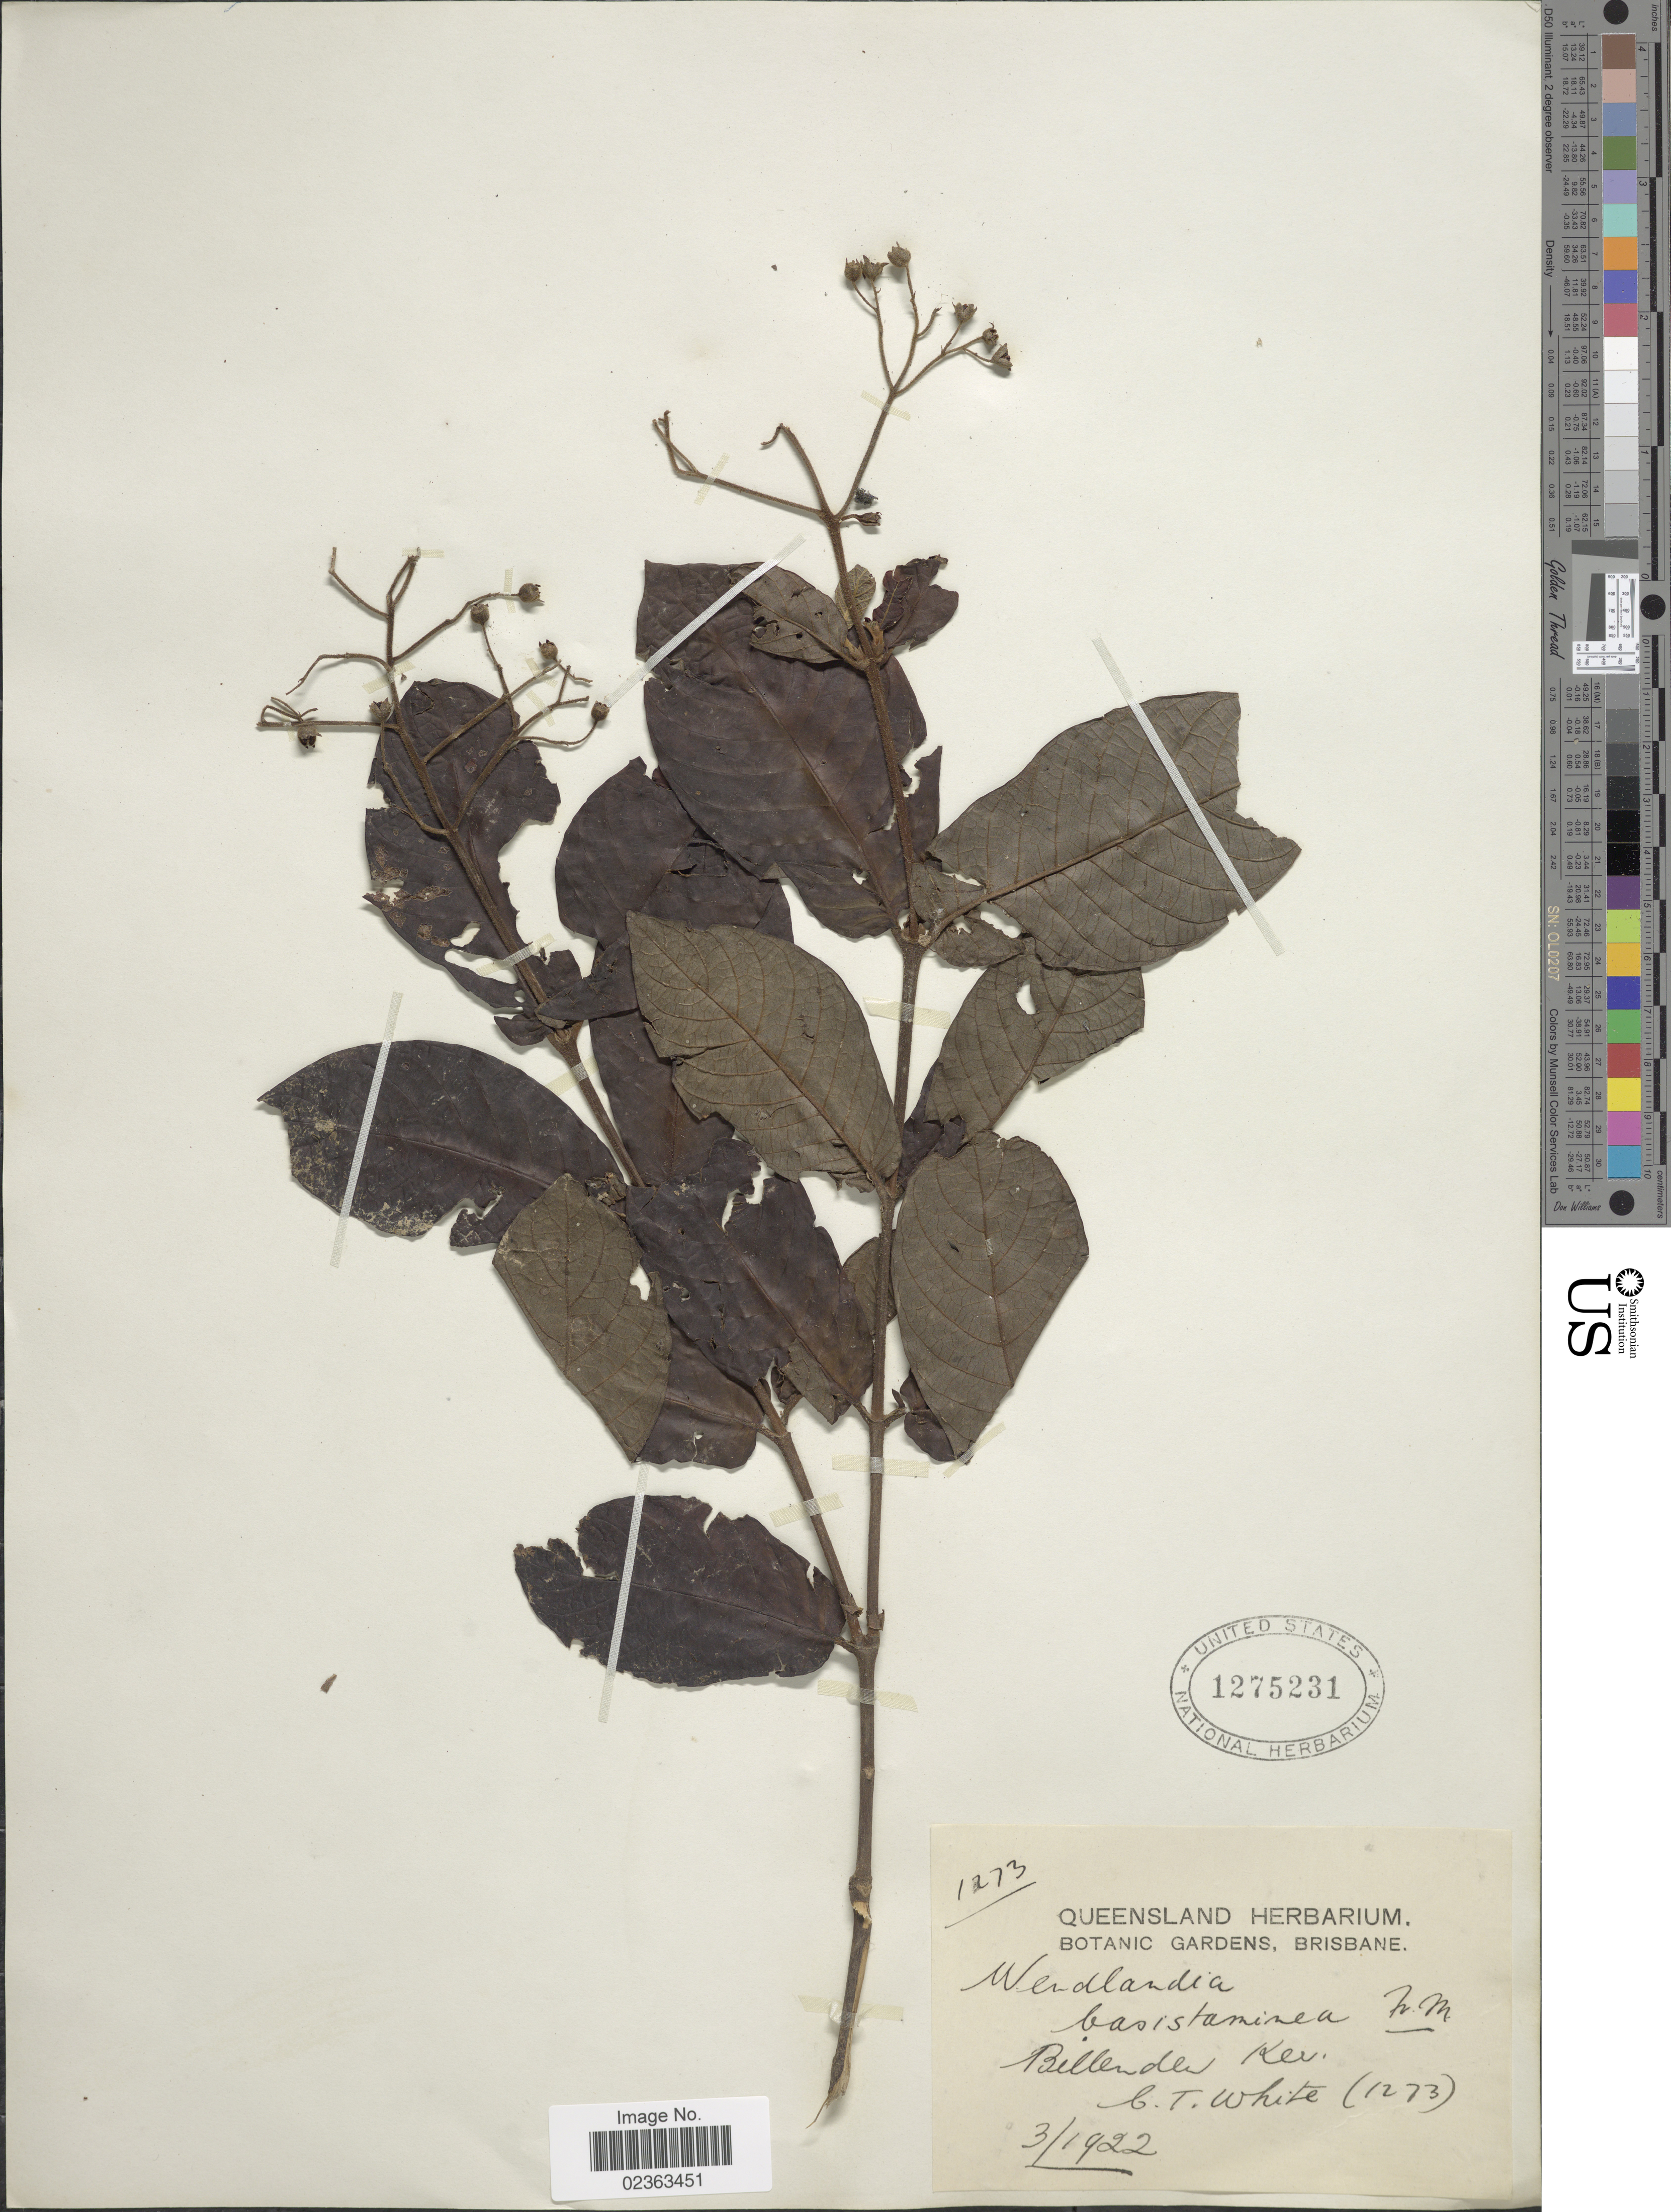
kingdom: Plantae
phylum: Tracheophyta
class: Magnoliopsida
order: Gentianales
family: Rubiaceae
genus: Wendlandia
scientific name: Wendlandia basistaminea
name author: F. Muell.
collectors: C. T. White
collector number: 1273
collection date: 1922-03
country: Australia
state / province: Queensland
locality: Bellenden Ker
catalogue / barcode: US 1275231